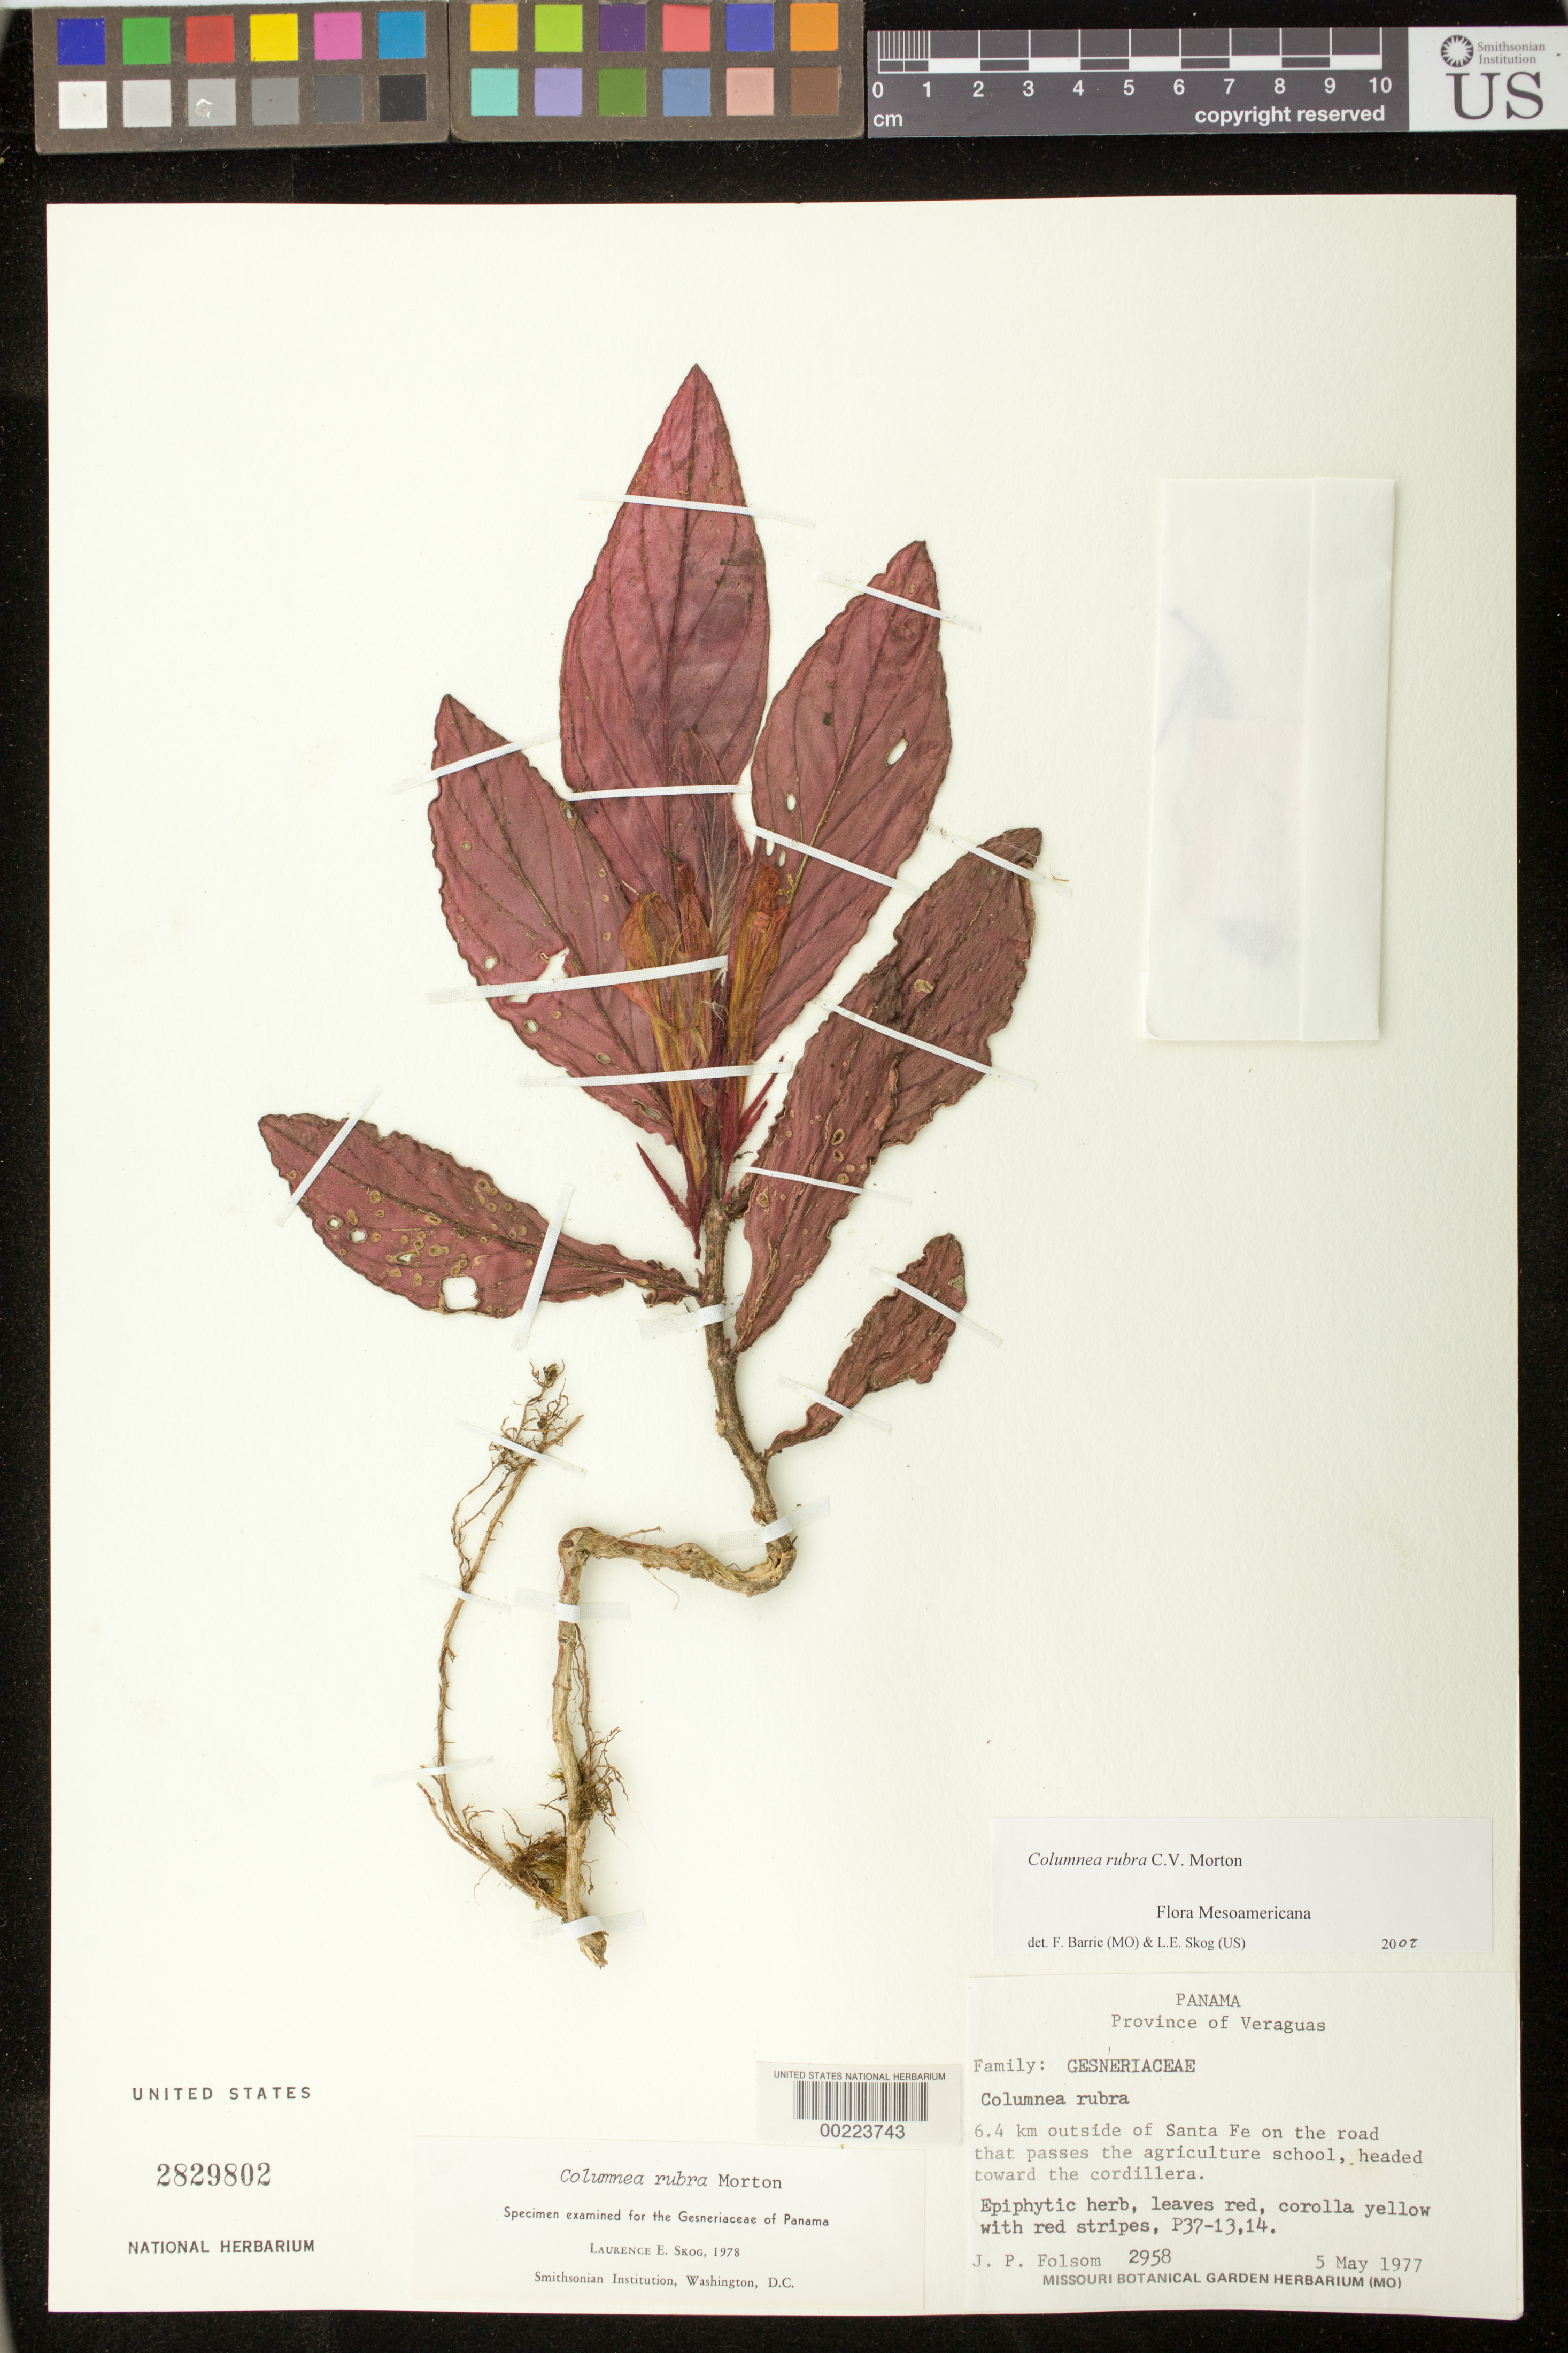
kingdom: Plantae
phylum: Tracheophyta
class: Magnoliopsida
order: Lamiales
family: Gesneriaceae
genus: Columnea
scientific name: Columnea rubra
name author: C.V. Morton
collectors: J. P. Folsom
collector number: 2958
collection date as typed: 05 May 1977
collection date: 1977-05-05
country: Panama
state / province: Veraguas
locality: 6.4 km outside of Santa Fe on the road that passes the Agriculture School, headed toward the cordillera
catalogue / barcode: US 2829802